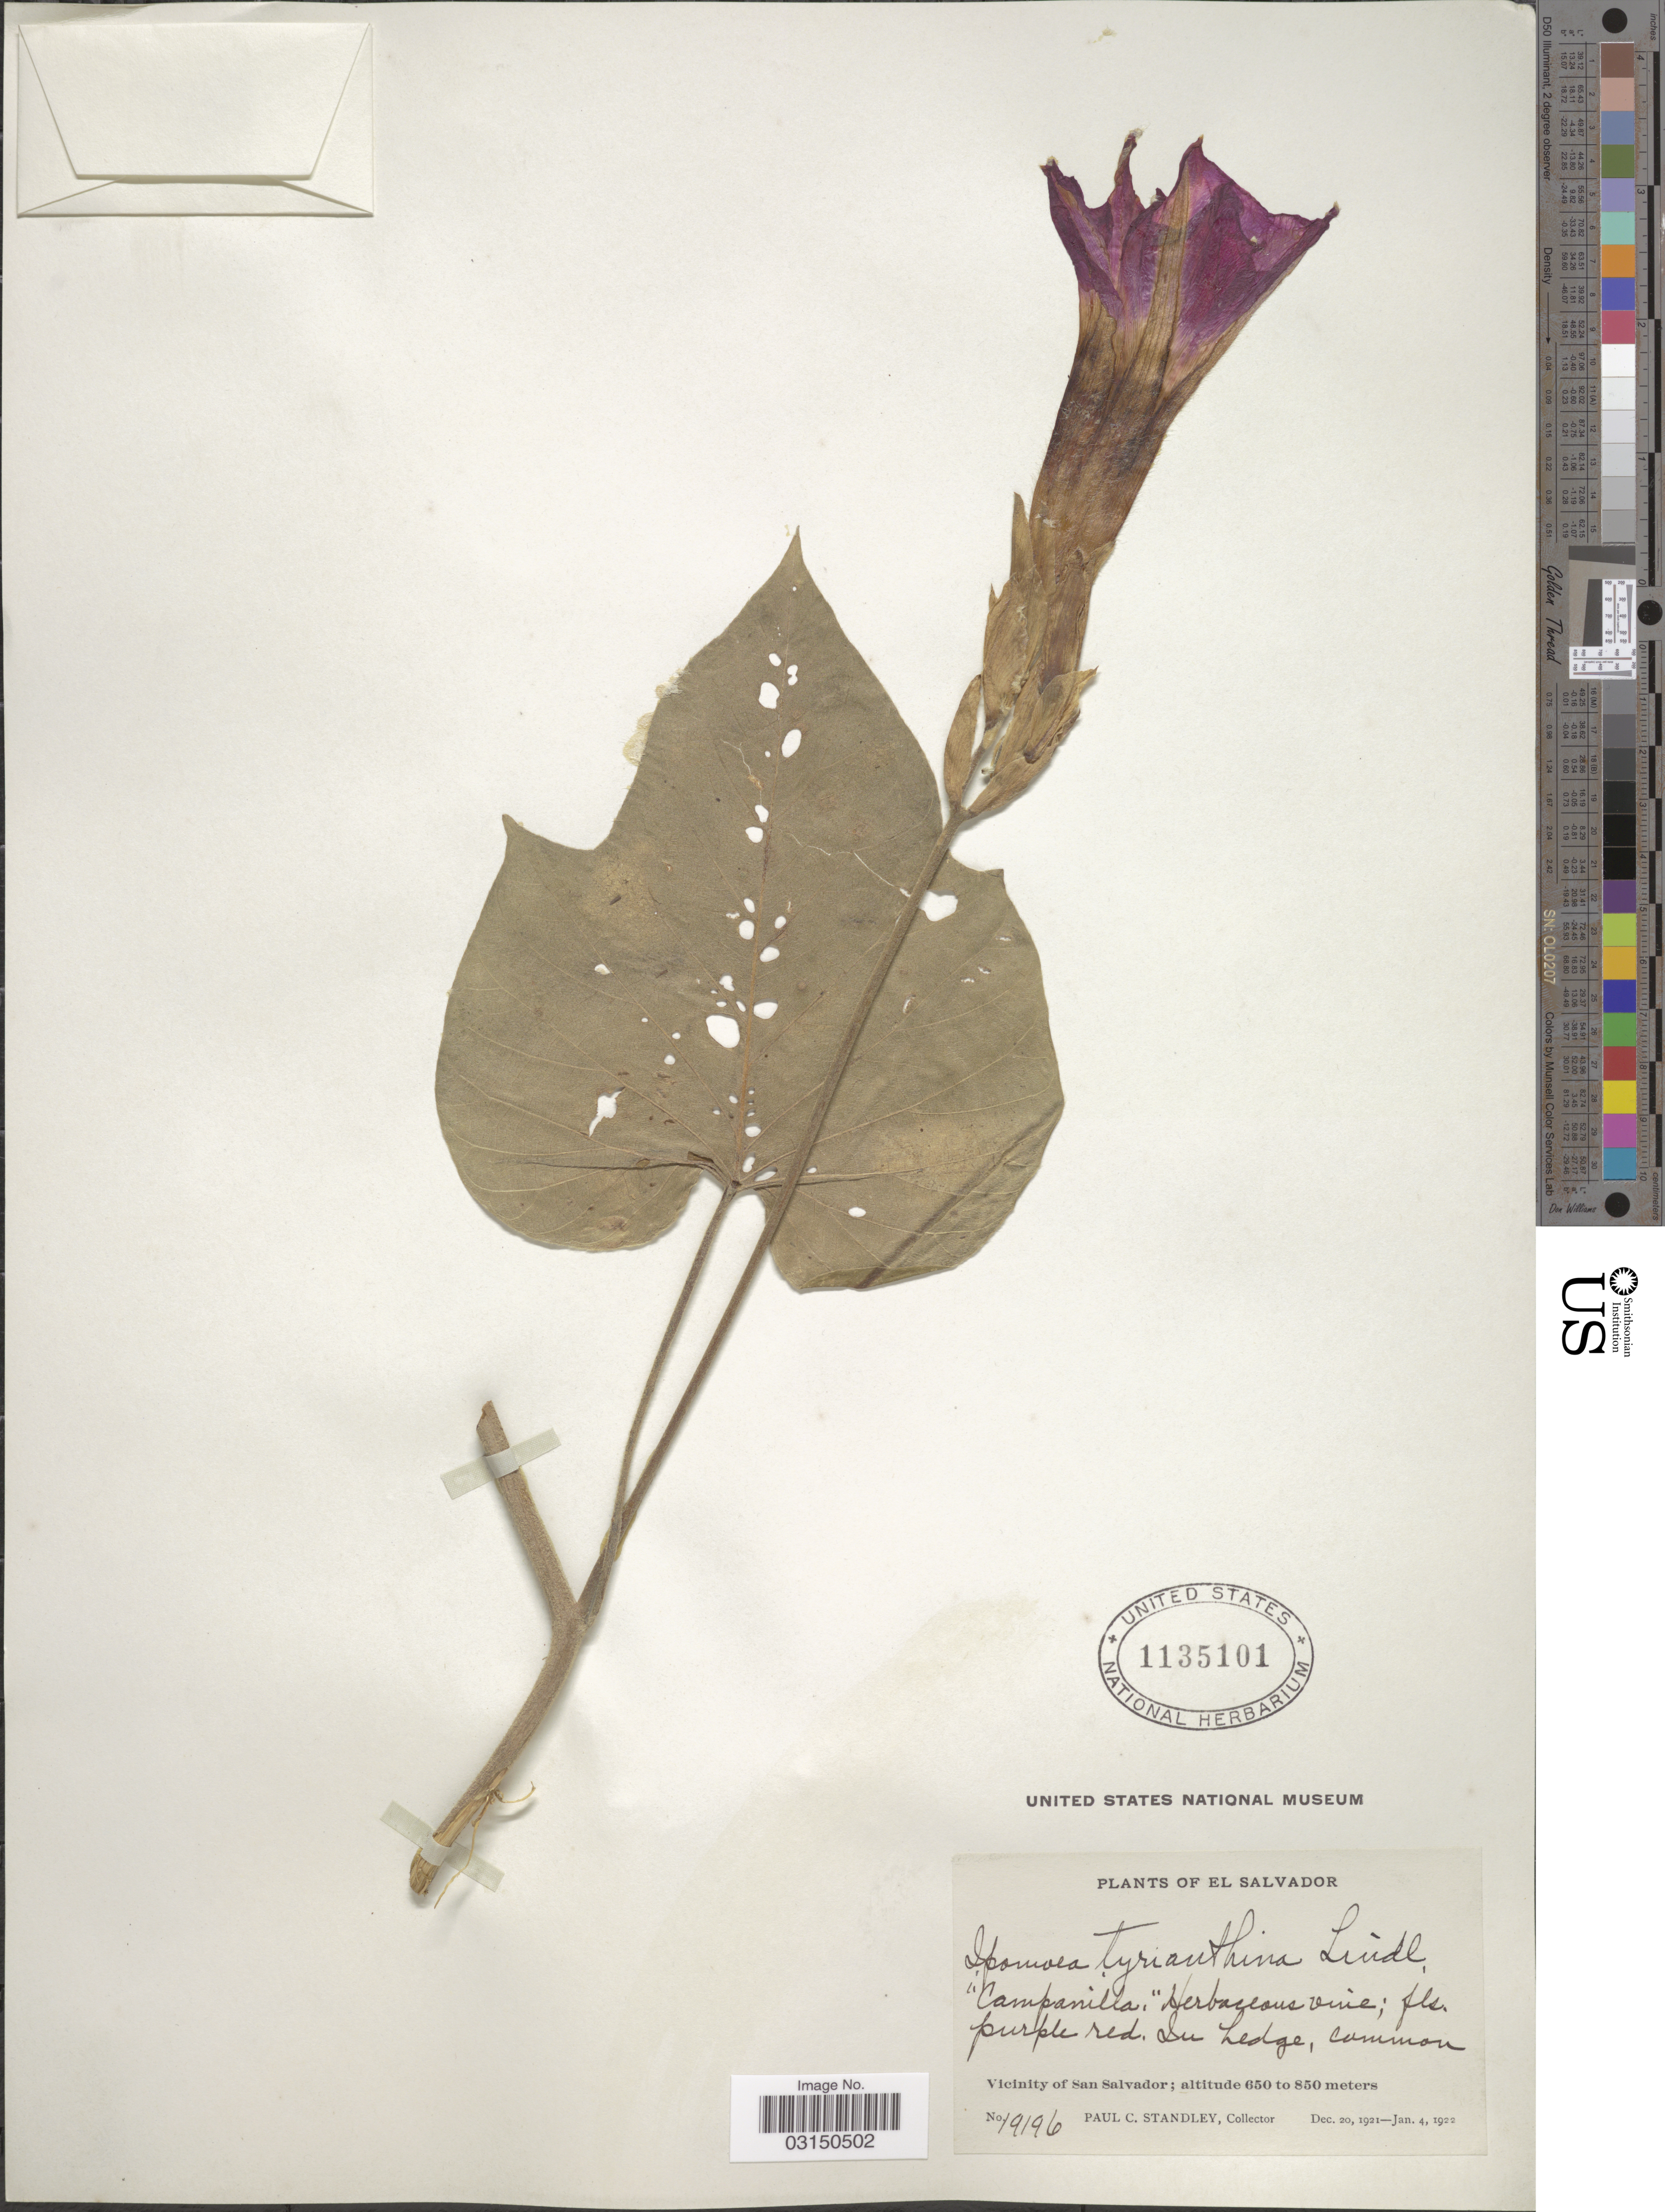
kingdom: Plantae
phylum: Tracheophyta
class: Magnoliopsida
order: Solanales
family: Convolvulaceae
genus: Ipomoea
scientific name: Ipomoea mairetii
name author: Choisy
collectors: P. C. Standley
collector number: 19196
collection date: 1921-12-20/1922-01-04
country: El Salvador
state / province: San Salvador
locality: Vicinity of San Salvador.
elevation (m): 650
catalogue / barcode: US 1135101